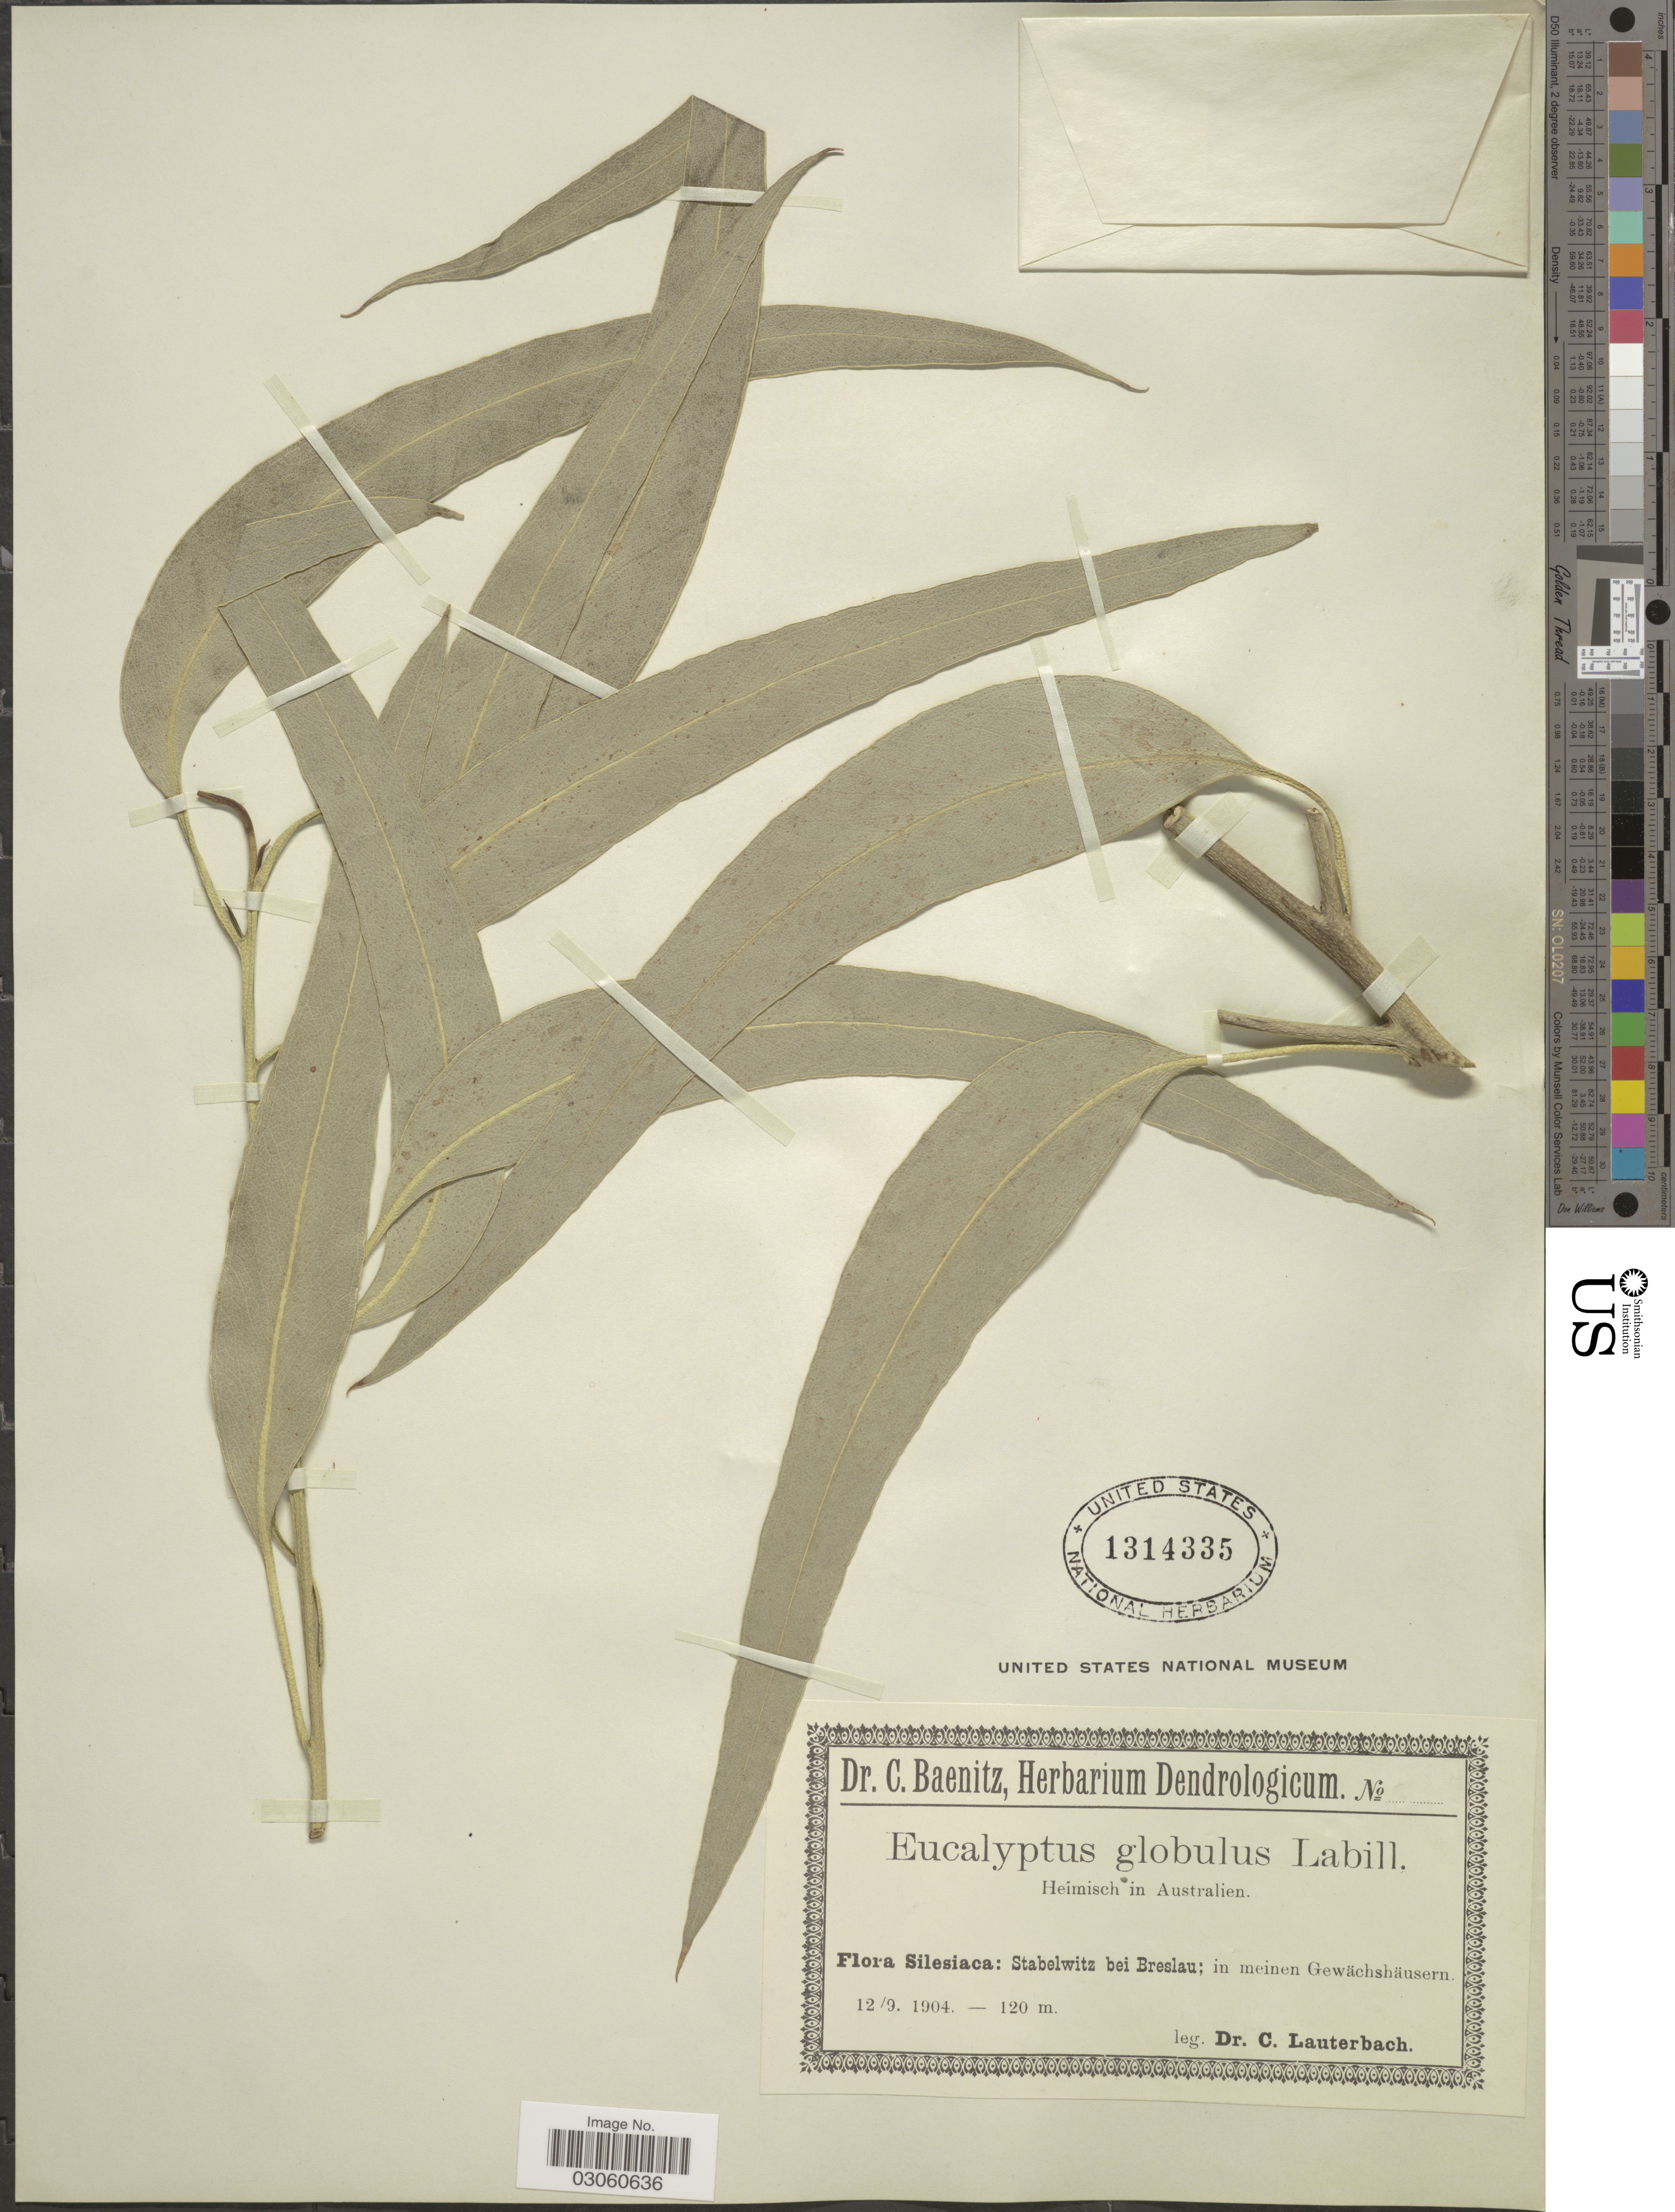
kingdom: Plantae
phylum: Tracheophyta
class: Magnoliopsida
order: Myrtales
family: Myrtaceae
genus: Eucalyptus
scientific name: Eucalyptus globulus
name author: Labill.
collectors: C. A. G. Lauterbach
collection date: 1904-09-12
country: Poland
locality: Silesiaca: Stabelwitz bei Breslau.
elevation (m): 120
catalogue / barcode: US 1314335